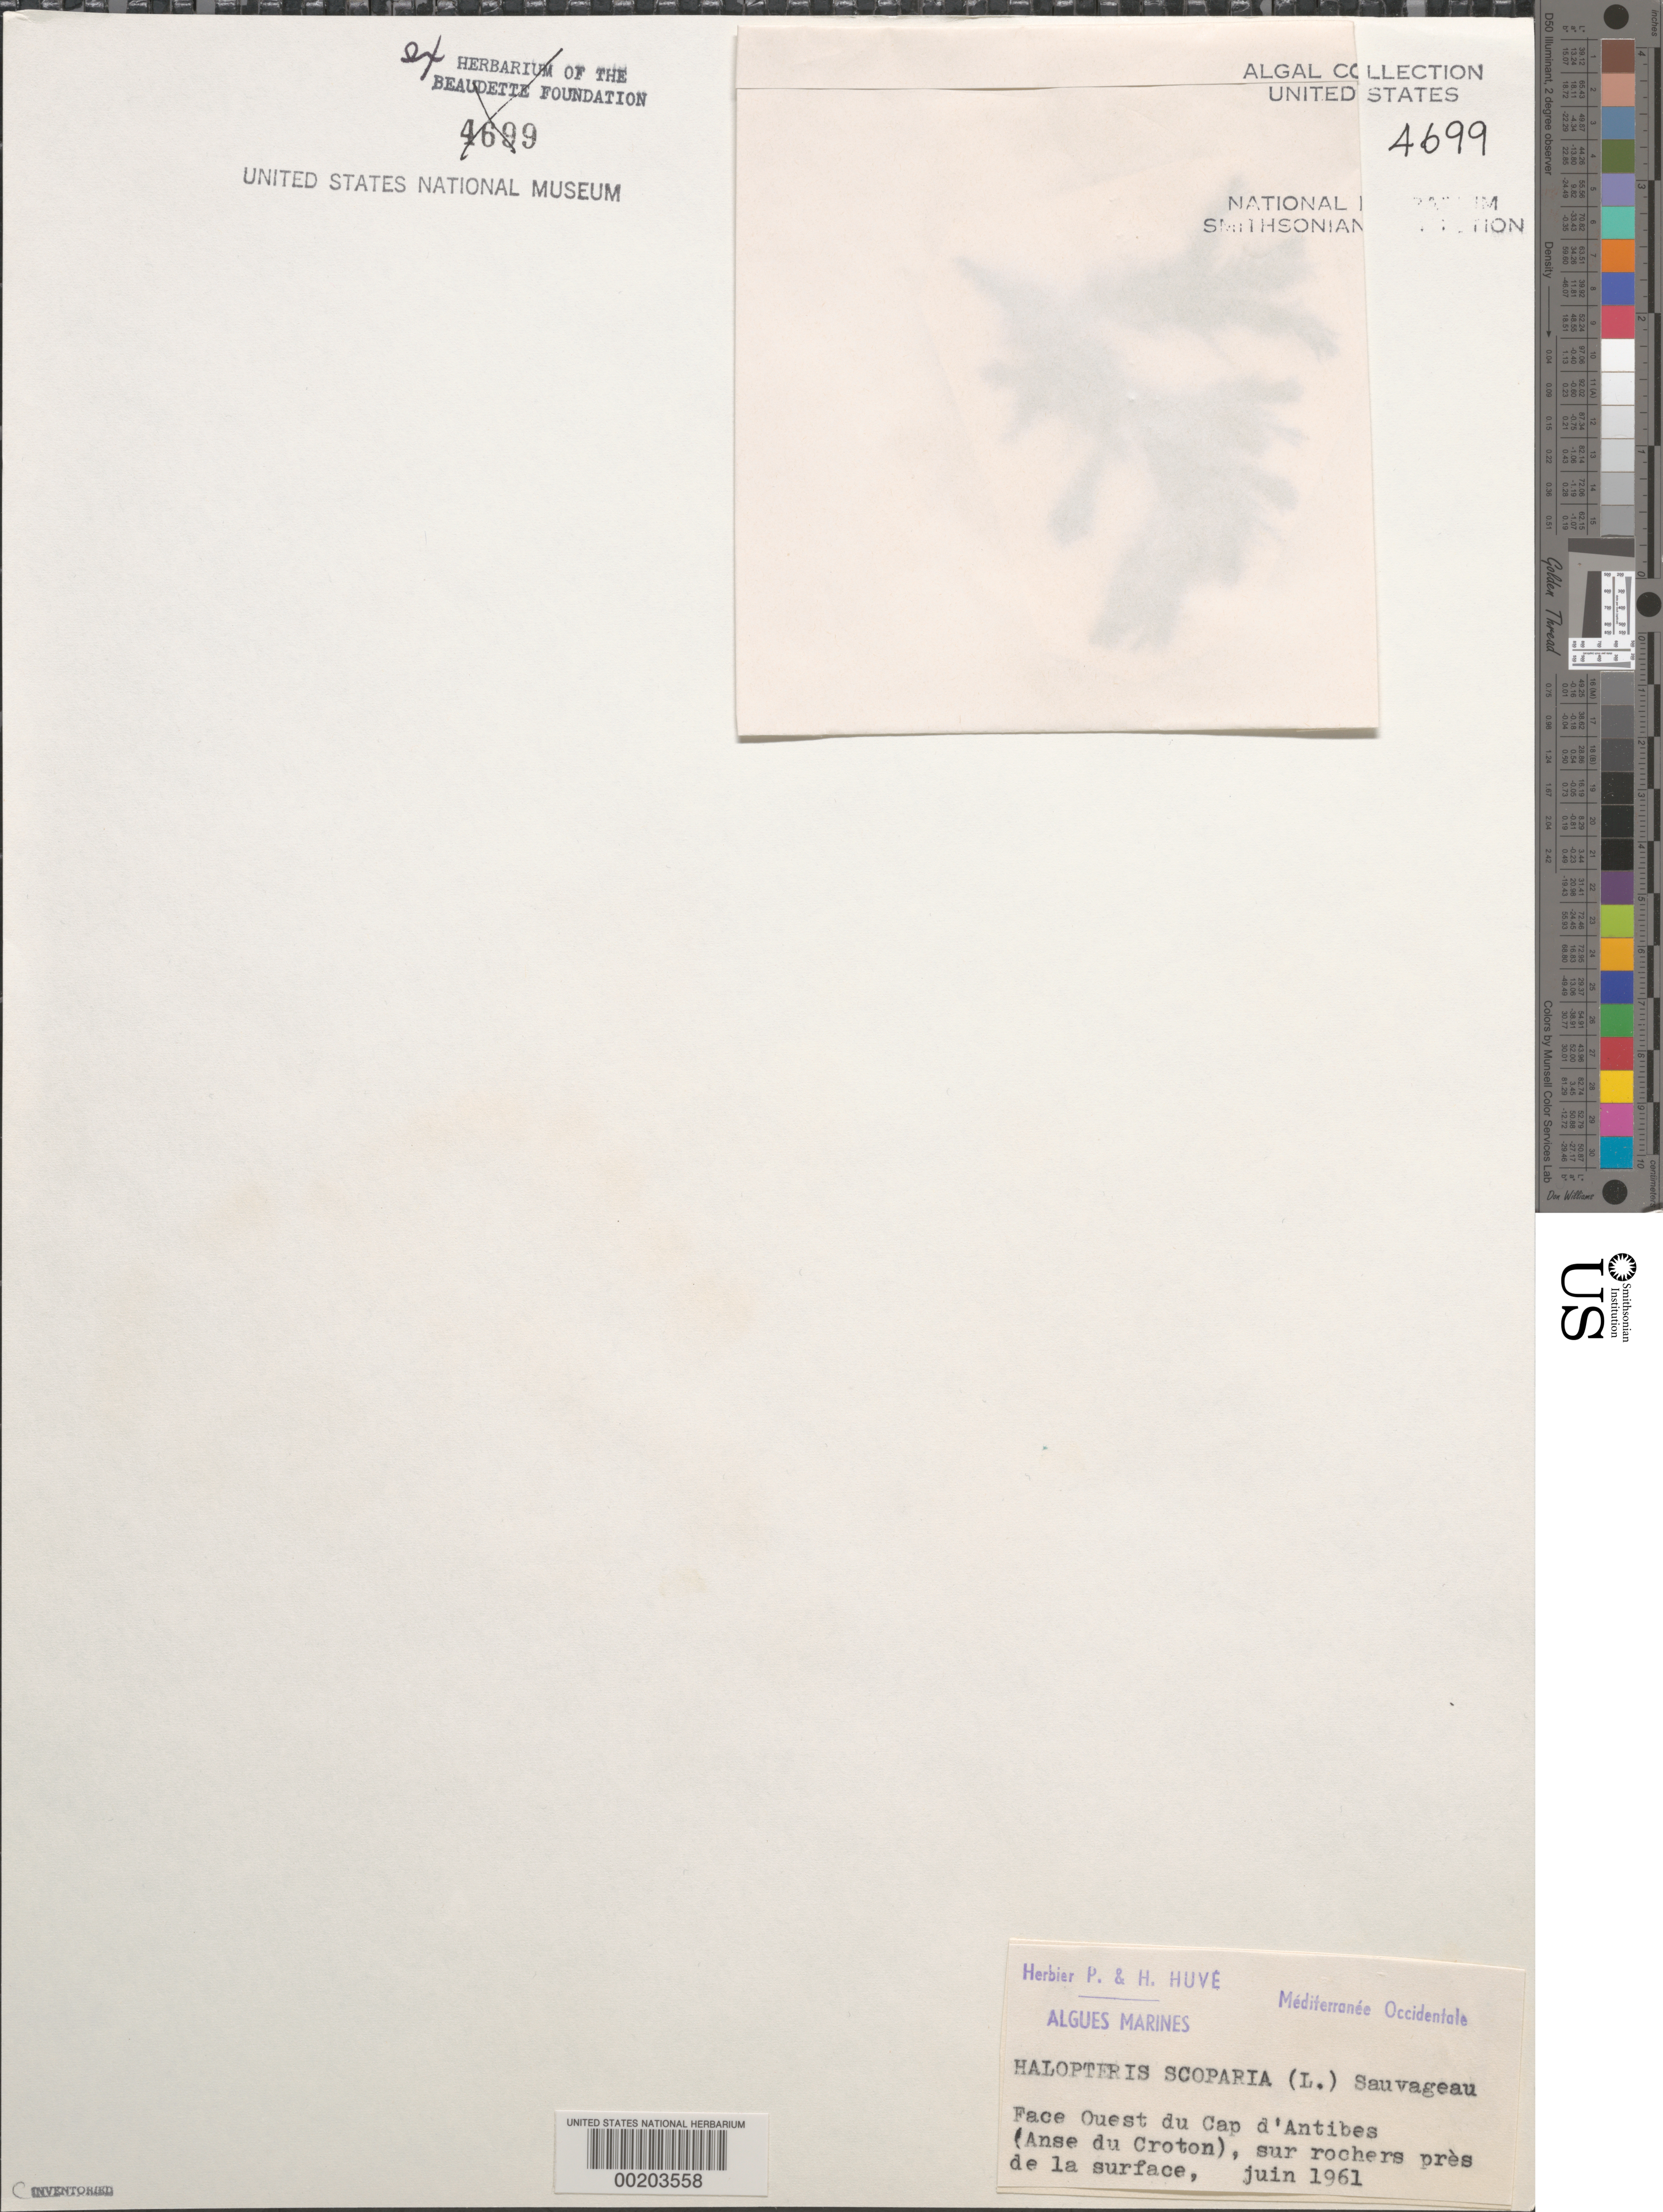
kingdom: Chromista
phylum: Ochrophyta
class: Phaeophyceae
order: Sphacelariales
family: Stypocaulaceae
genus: Halopteris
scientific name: Halopteris scoparia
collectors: P. Huve & H. Huve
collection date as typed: Jul 1961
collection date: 1961-07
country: France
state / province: Provence-Alpes-Côte d'Azur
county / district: Alpes-Maritimes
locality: Cap d'Antibes, Anse du Croton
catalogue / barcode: US 4699